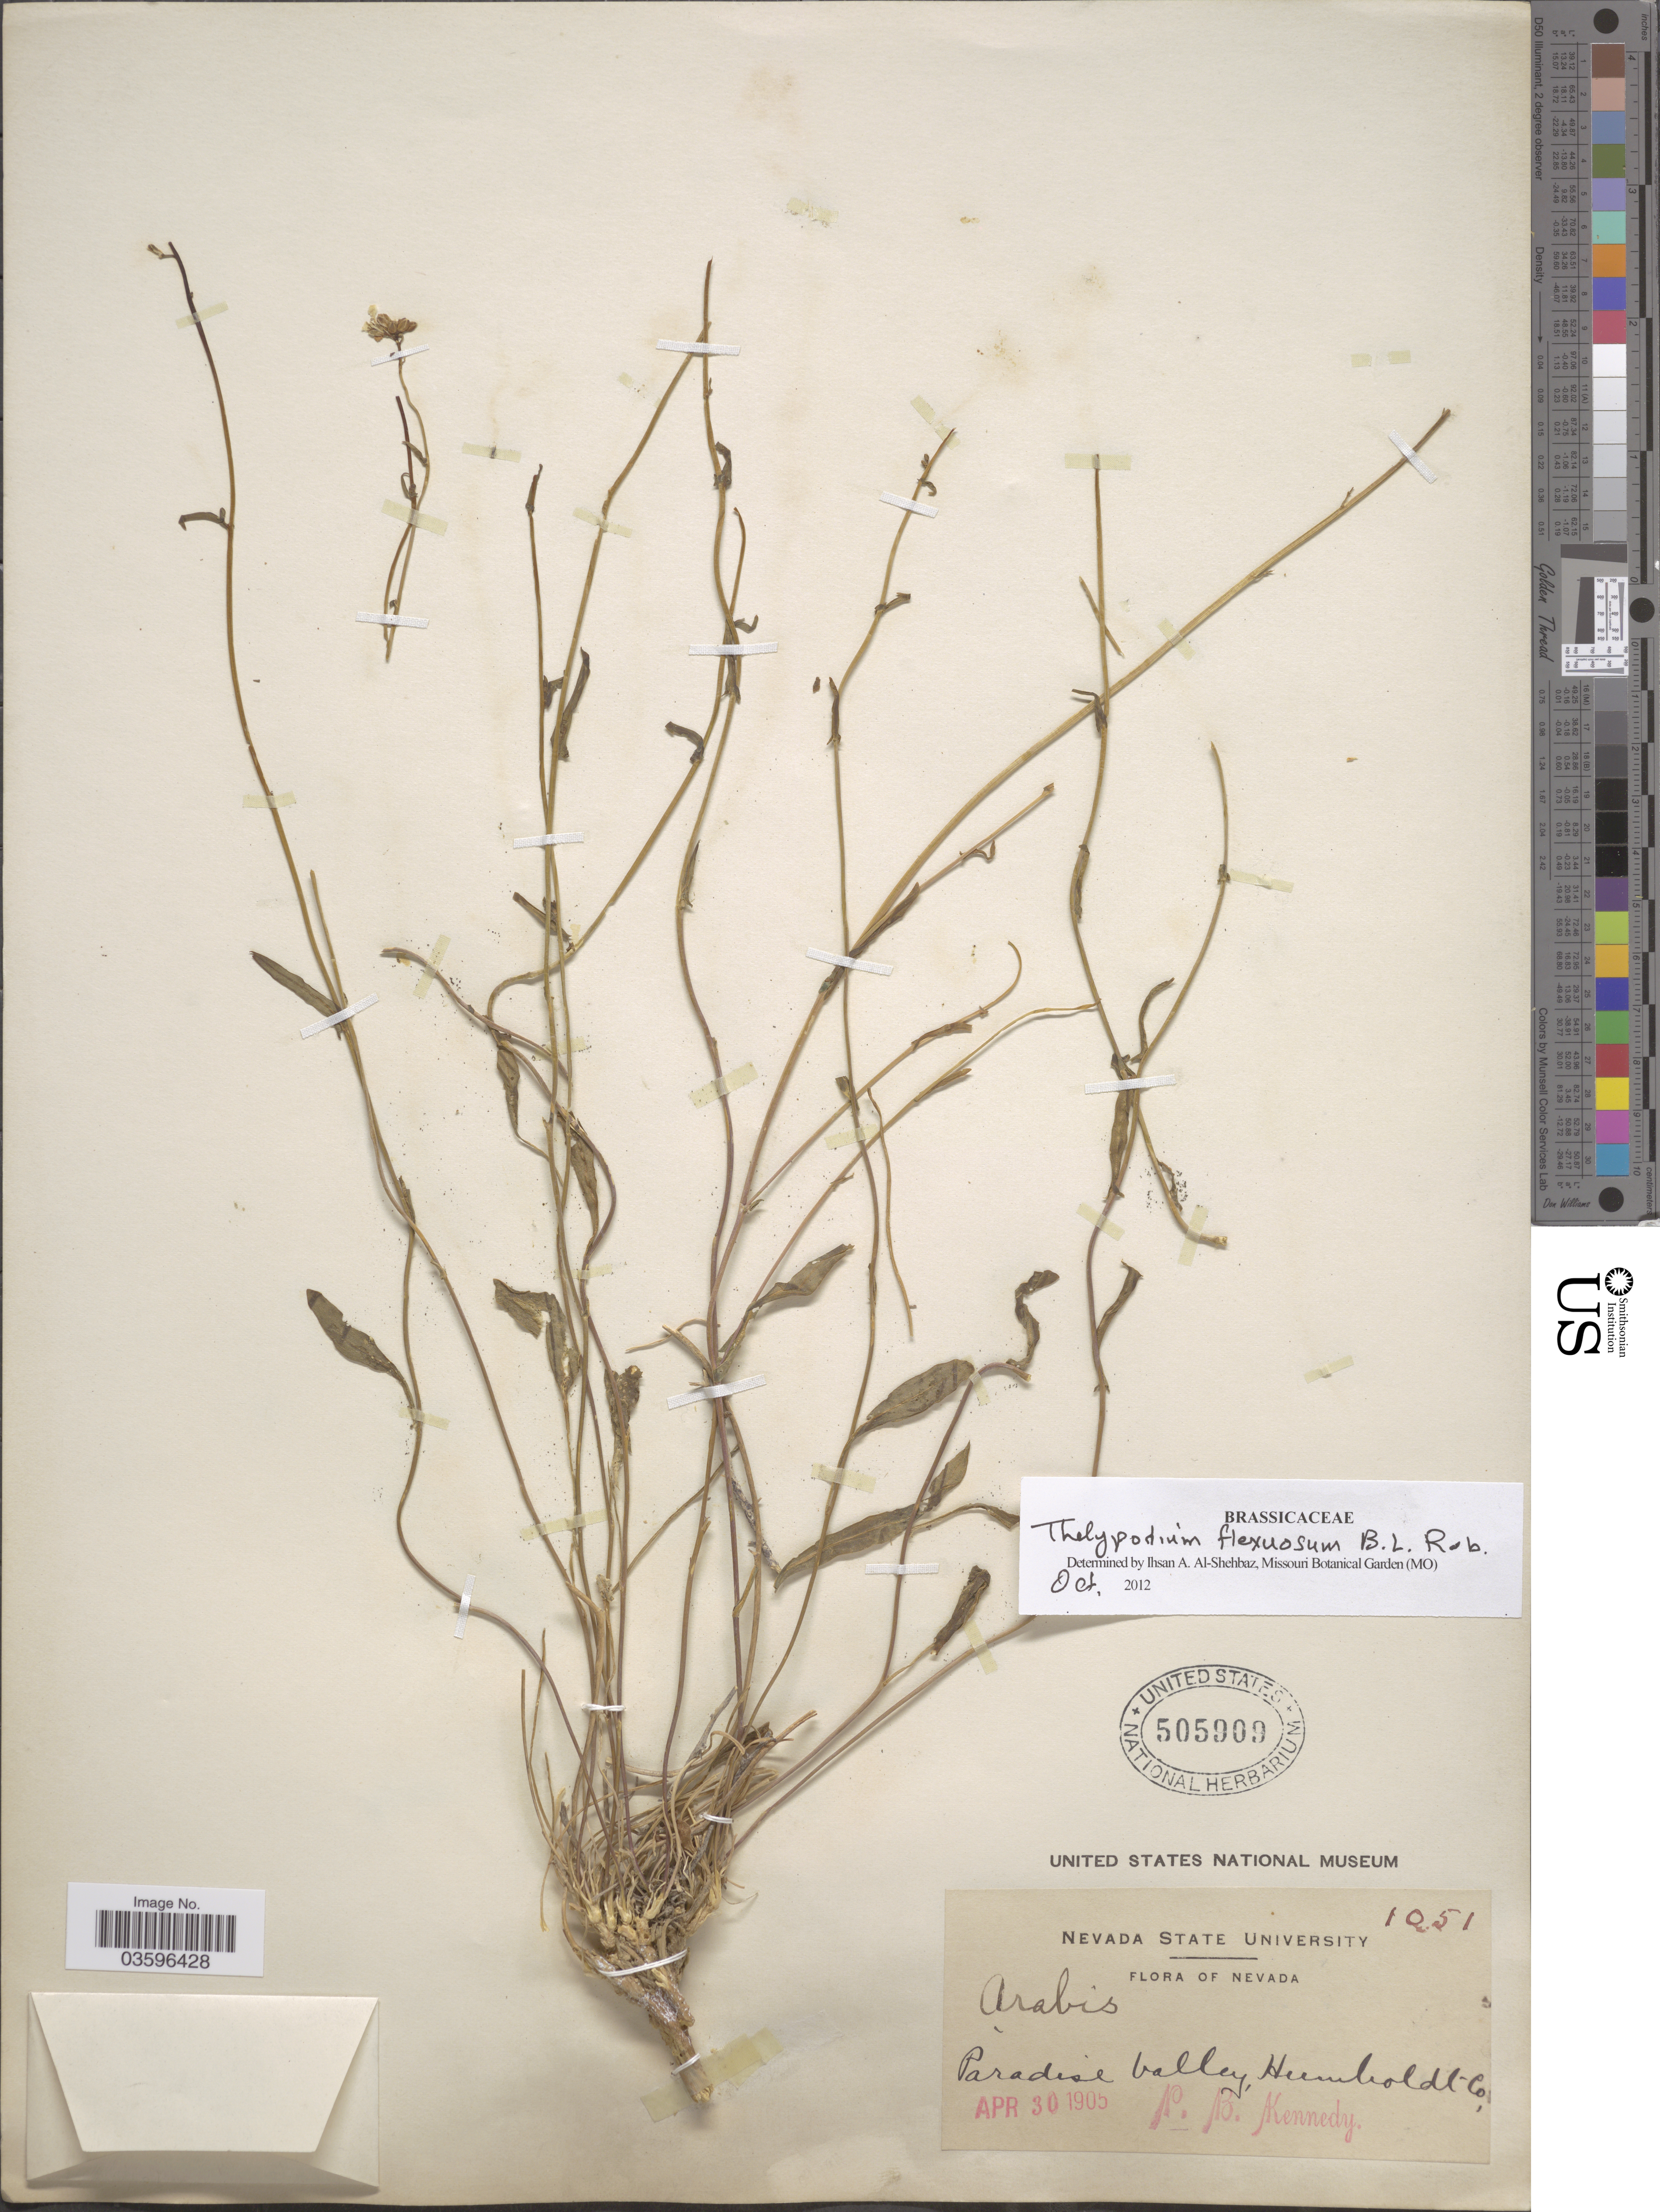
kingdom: Plantae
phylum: Tracheophyta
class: Magnoliopsida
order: Brassicales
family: Brassicaceae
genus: Thelypodium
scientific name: Thelypodium flexuosum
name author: B.L. Rob.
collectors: P. B. Kennedy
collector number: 1051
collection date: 1905-04-30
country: United States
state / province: Nevada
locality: Paradise Valley, Humboldt Co.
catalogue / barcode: US 505909